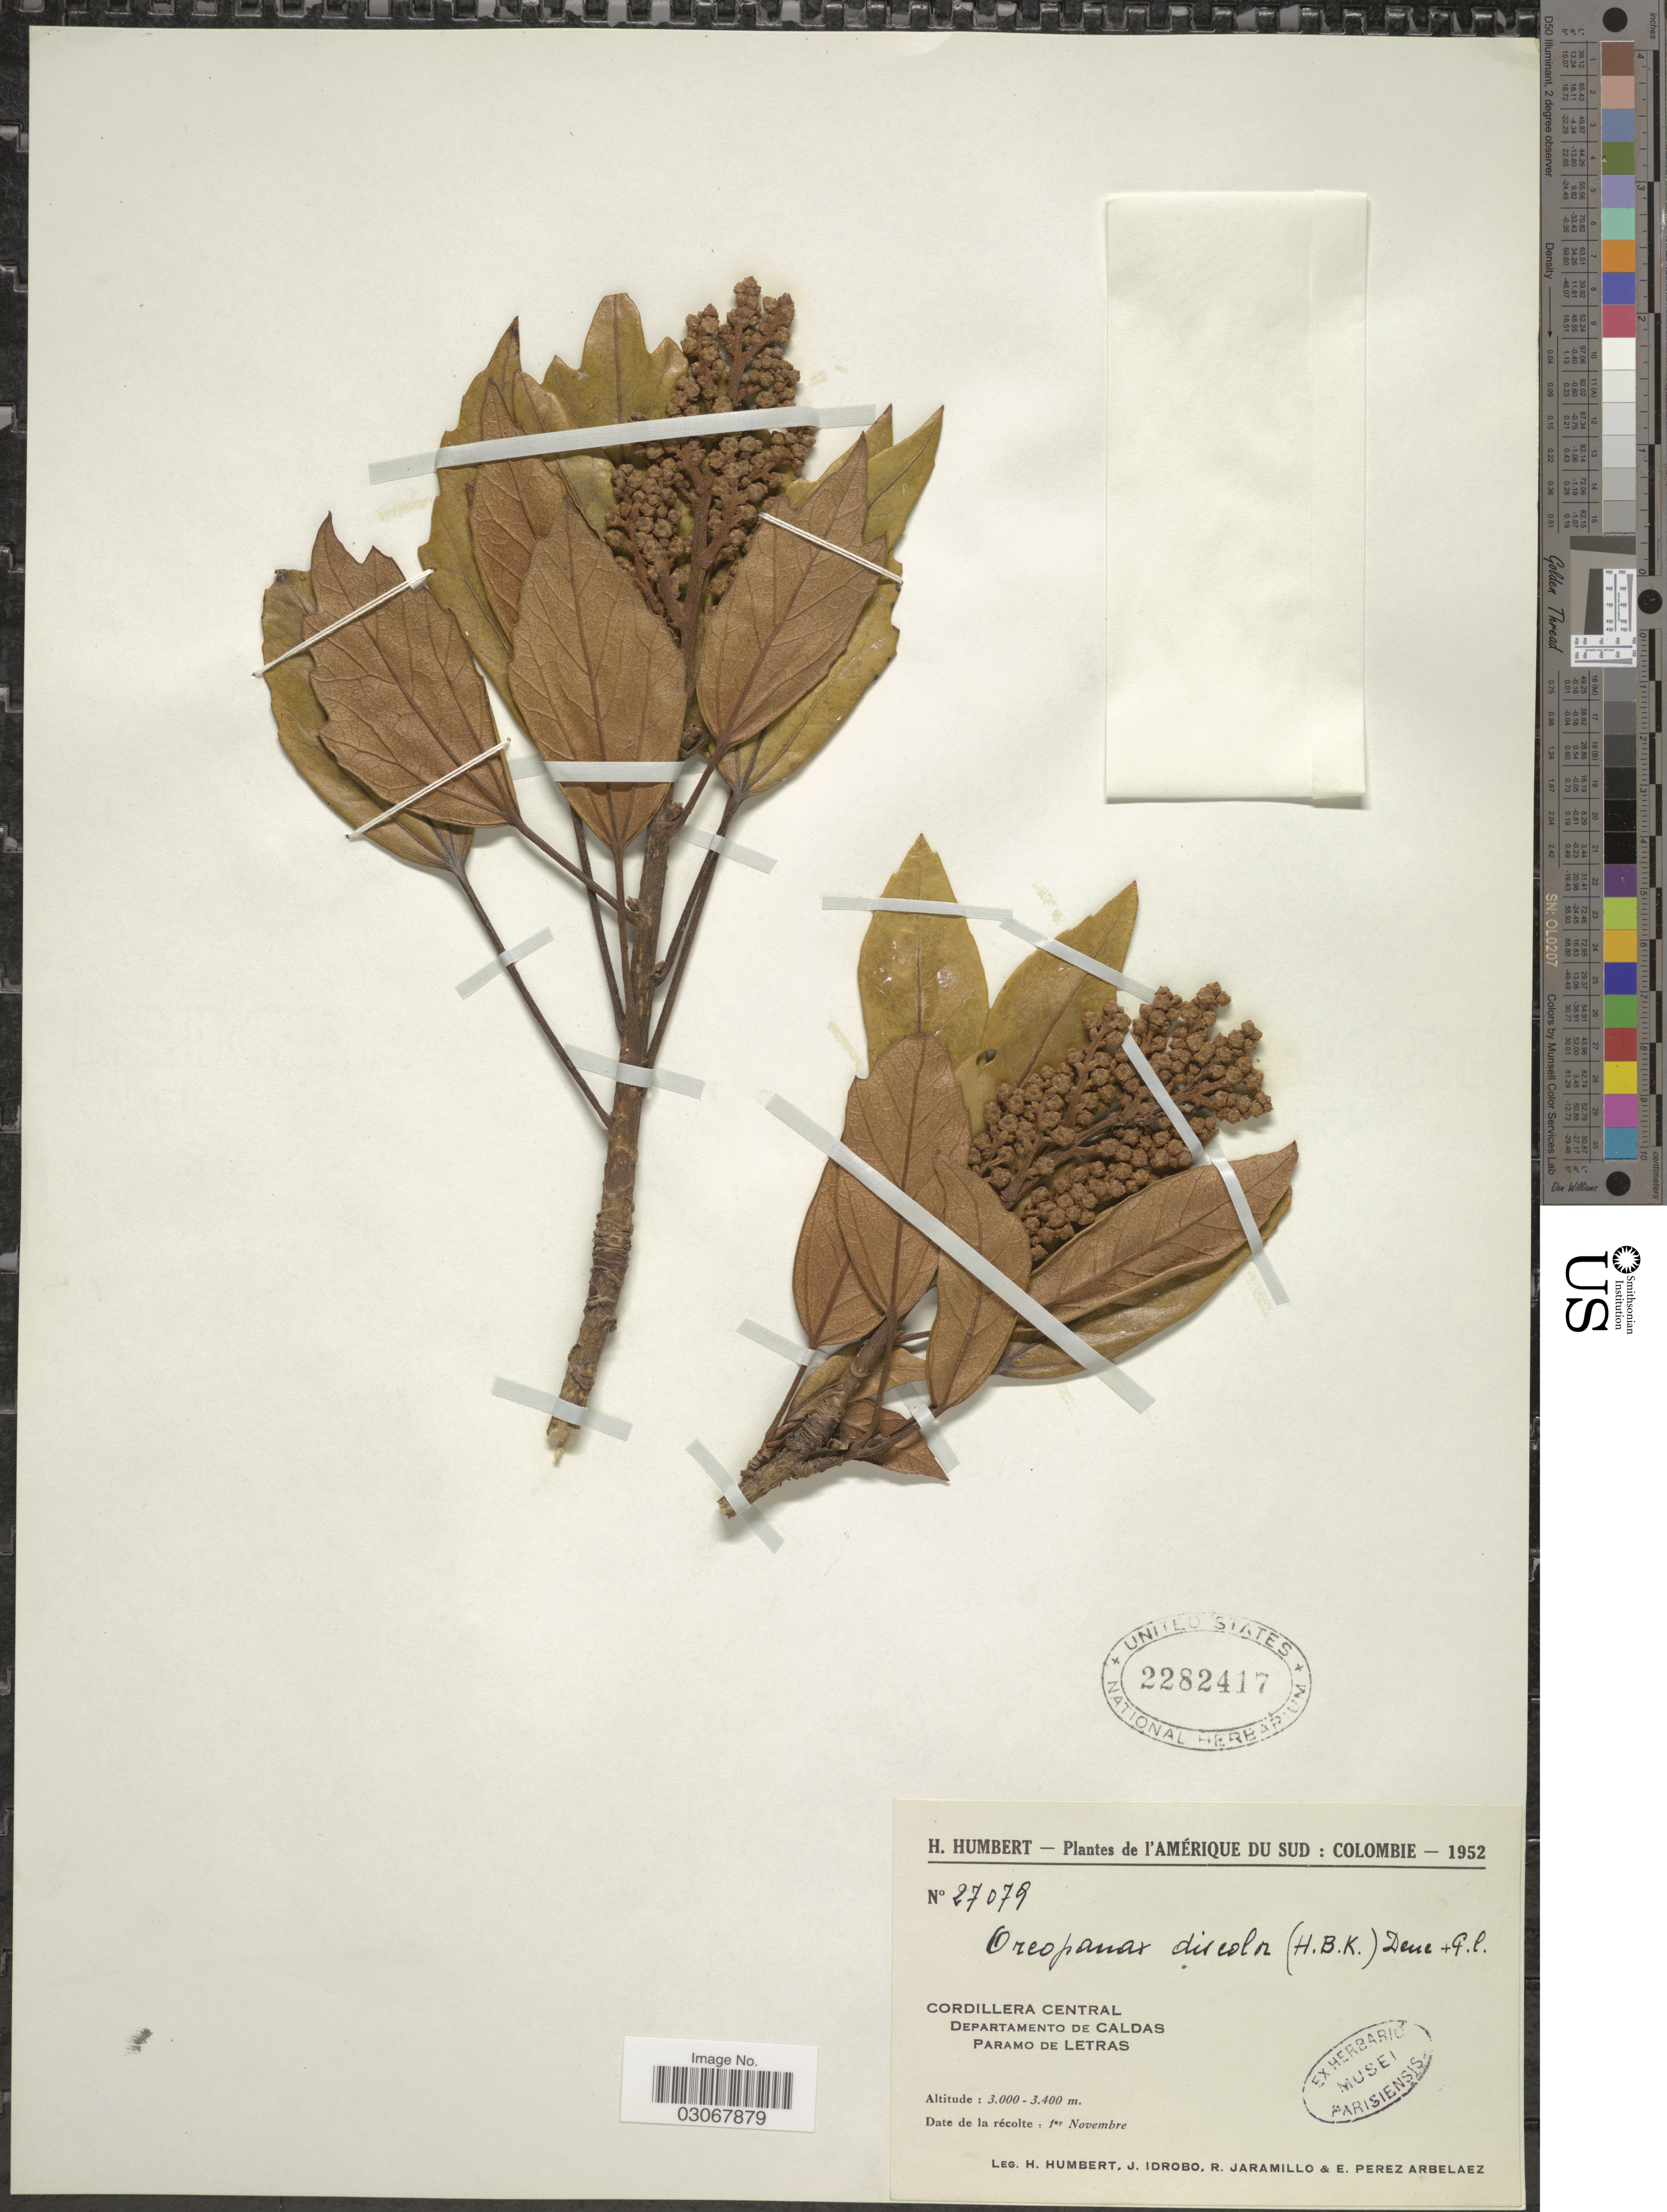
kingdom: Plantae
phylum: Tracheophyta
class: Magnoliopsida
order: Apiales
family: Araliaceae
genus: Oreopanax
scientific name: Oreopanax discolor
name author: (Kunth) Decne. & Planch.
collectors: H. Humbert, J. M. Idrobo, R. Jaramillo & E. Pérez Arbeláez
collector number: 27079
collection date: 1952-11-01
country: Colombia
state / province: Caldas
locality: Cordillera Central. Departamento de Caldas. Paramo de Letras.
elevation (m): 3000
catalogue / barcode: US 2282417